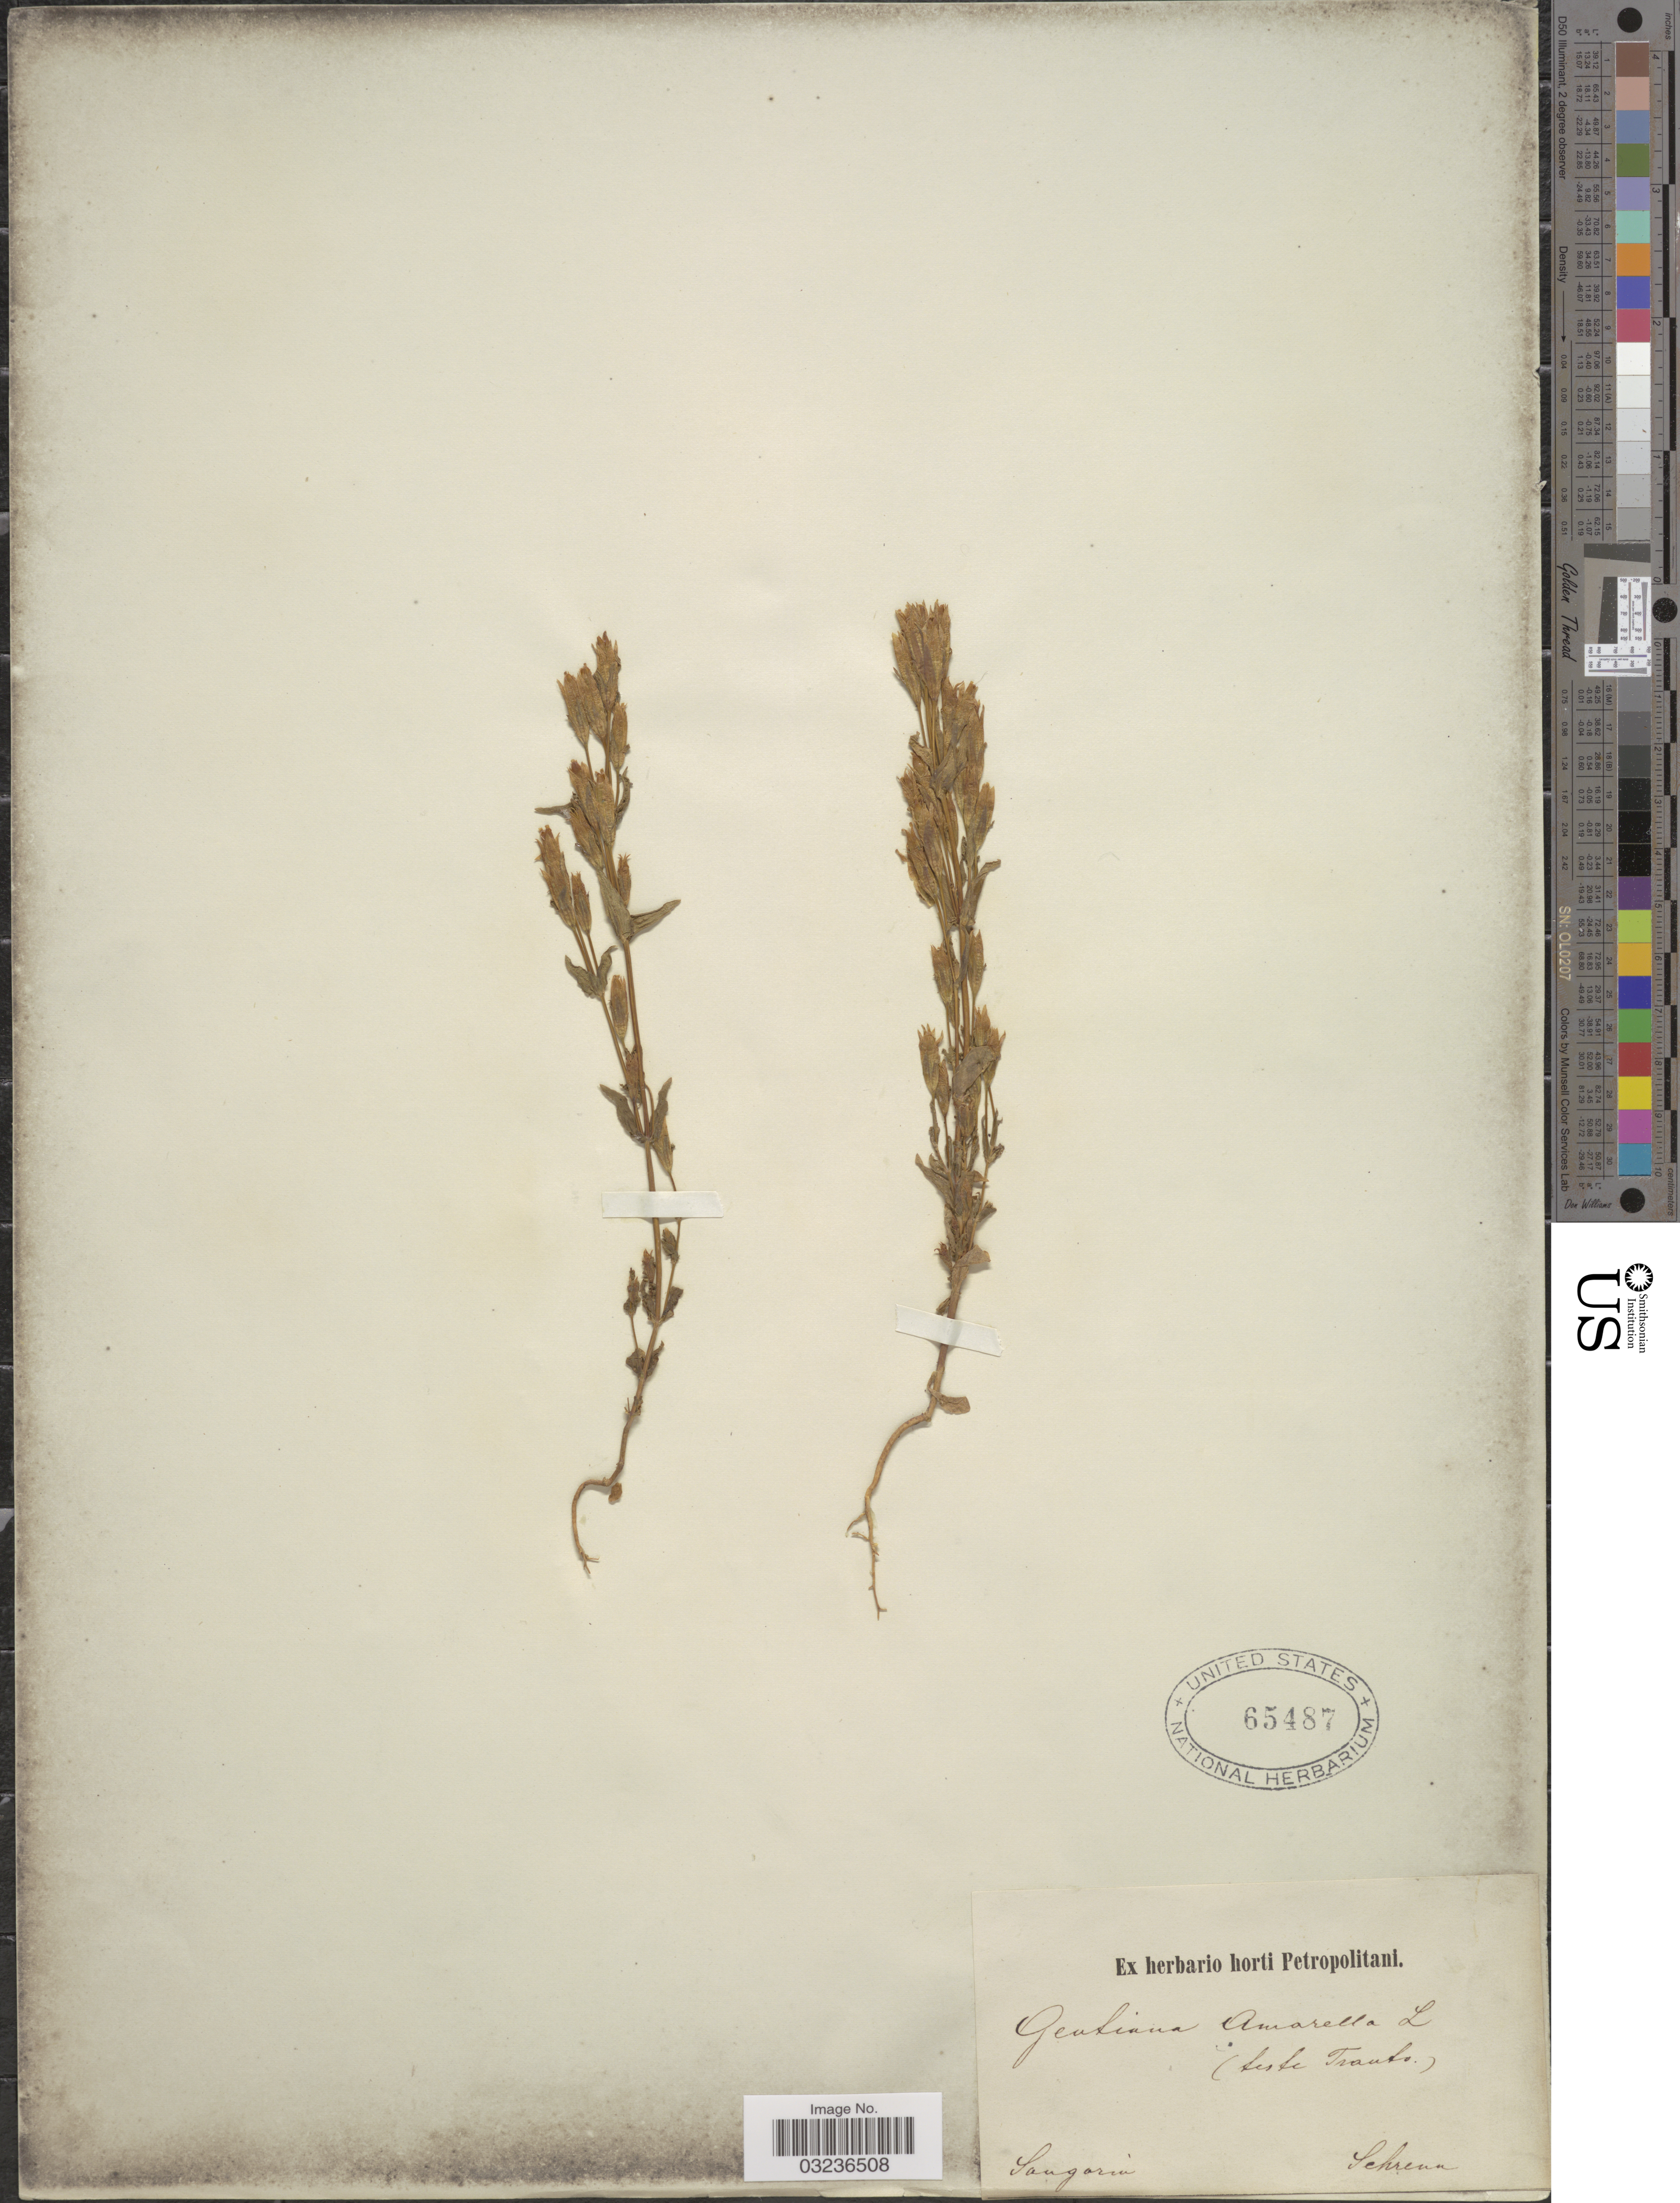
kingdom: Plantae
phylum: Tracheophyta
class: Magnoliopsida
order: Gentianales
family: Gentianaceae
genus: Gentiana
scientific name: Gentiana amarella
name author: L.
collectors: A.G. Schrenk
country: Kazakhstan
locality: Songoria.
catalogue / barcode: US 65487